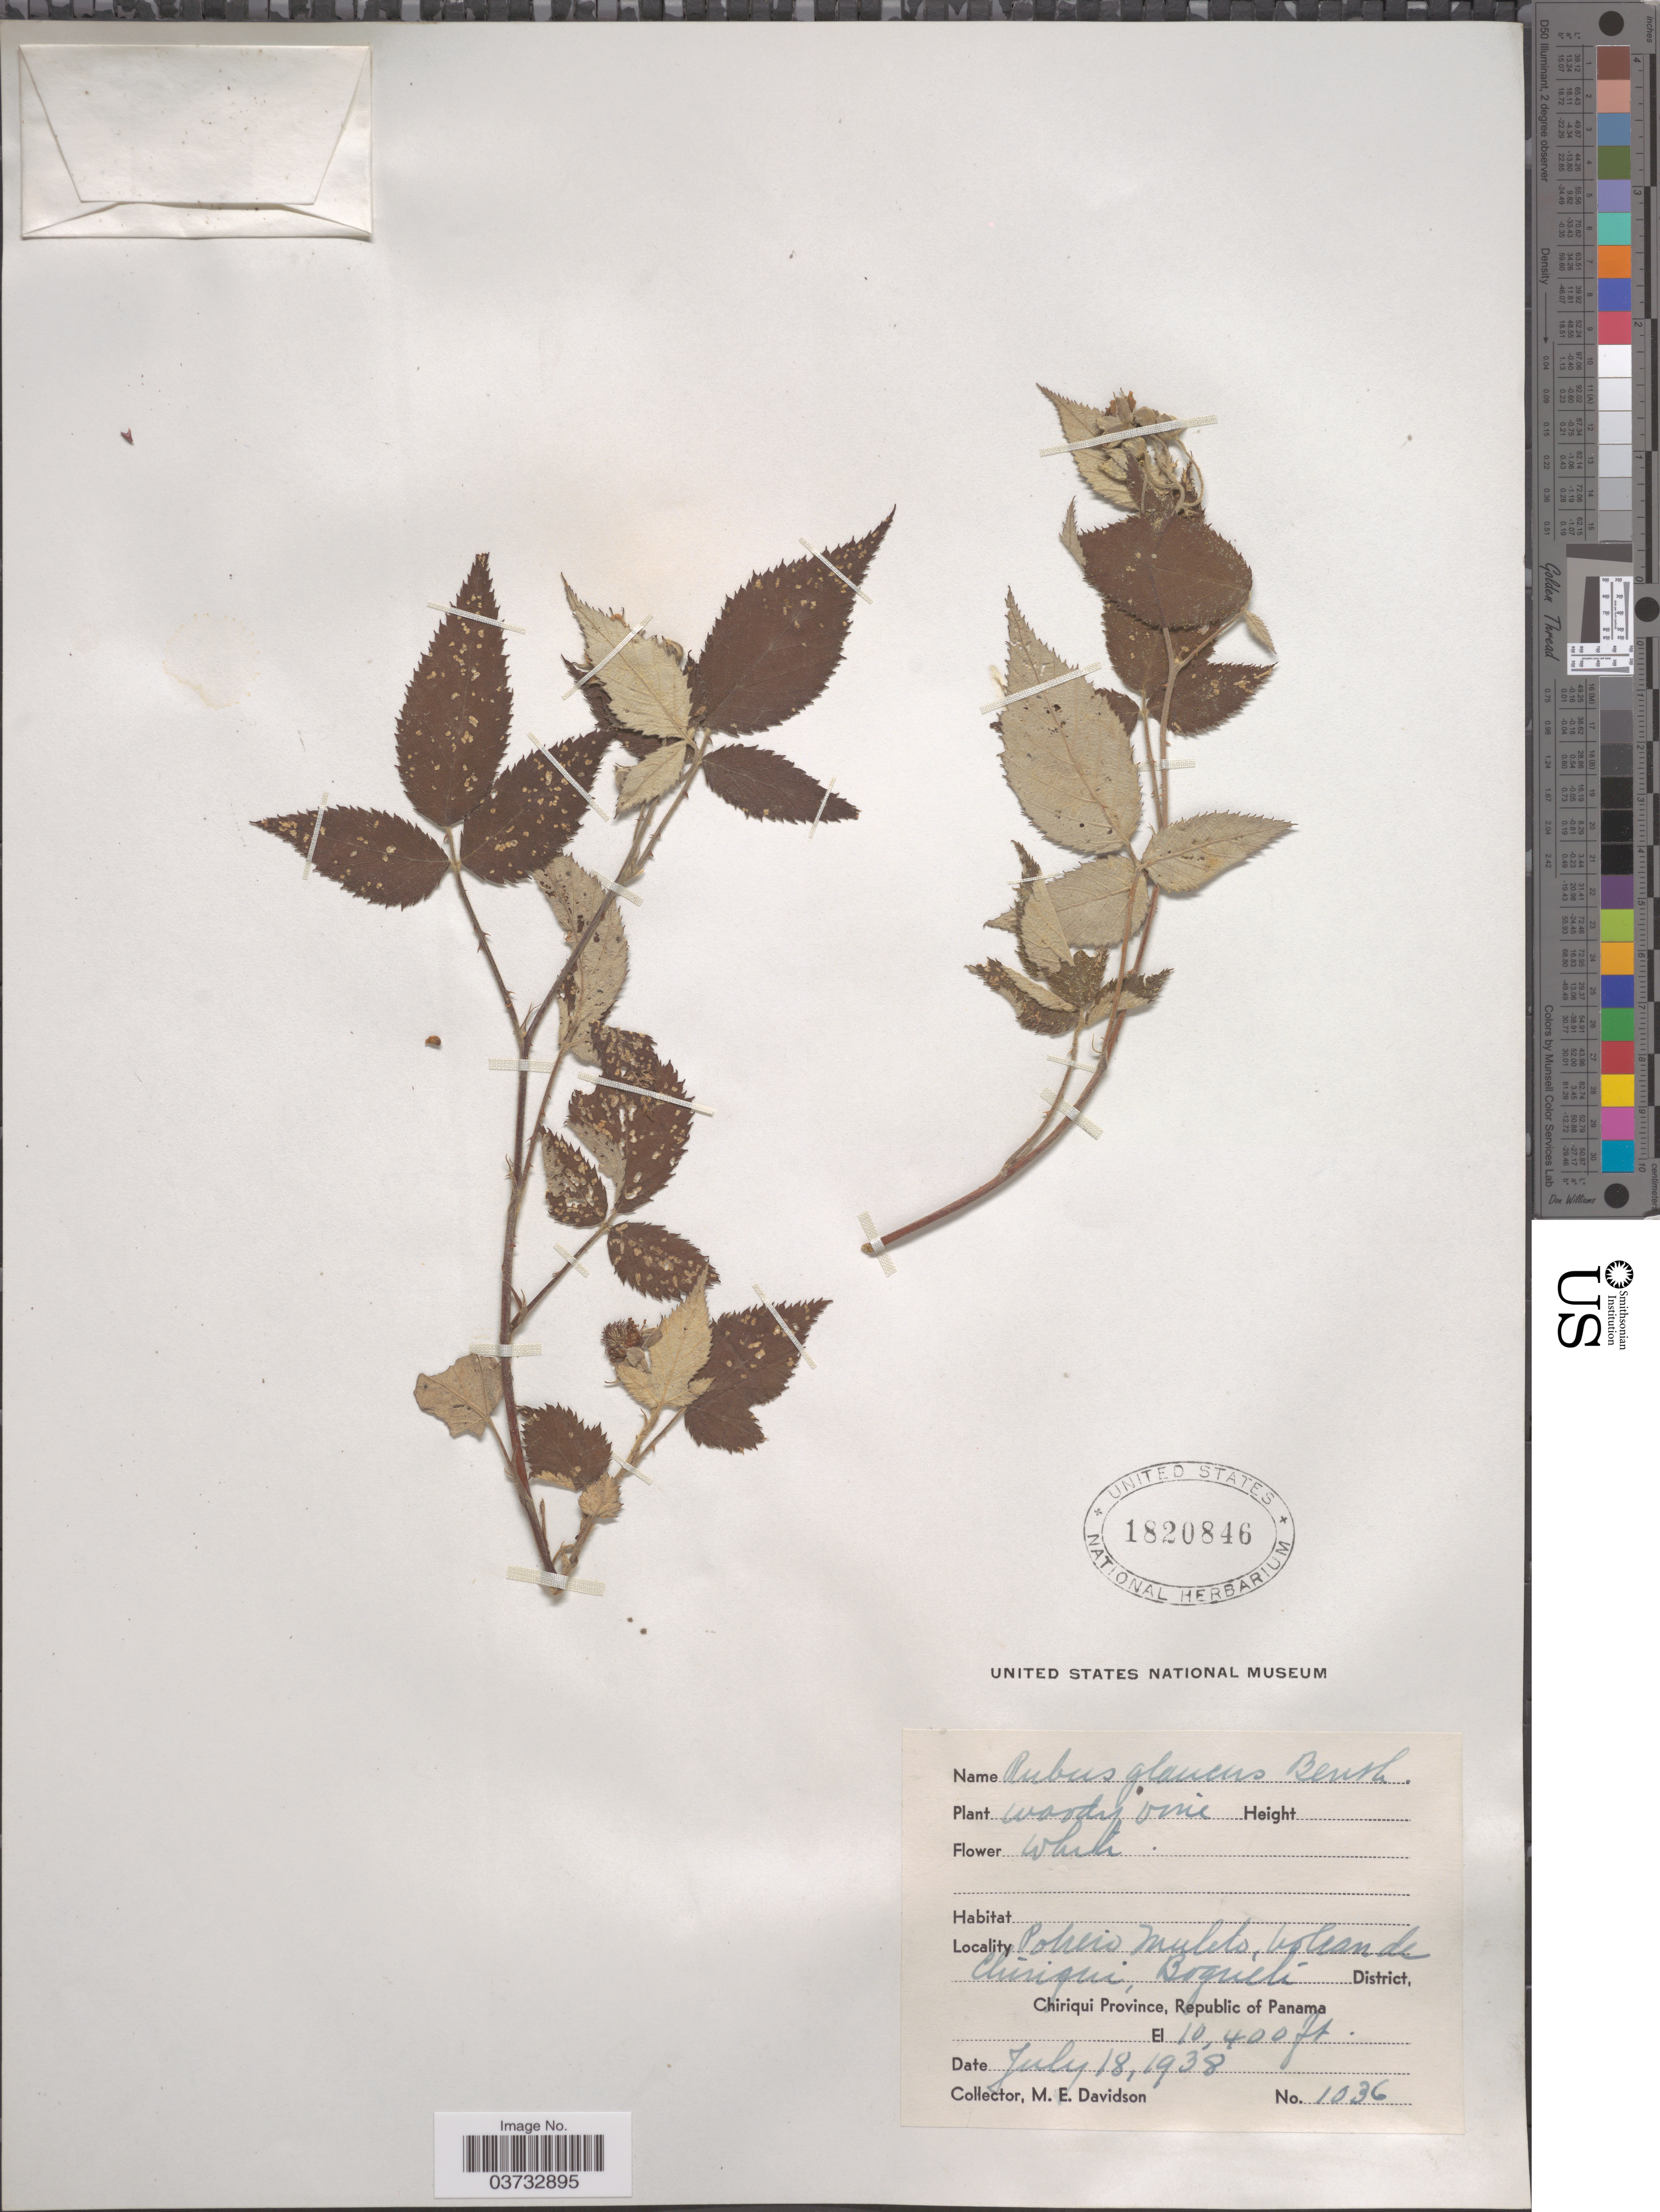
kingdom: Plantae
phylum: Tracheophyta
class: Magnoliopsida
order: Rosales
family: Rosaceae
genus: Rubus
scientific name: Rubus glaucus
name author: Benth.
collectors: M. E. Davidson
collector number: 1036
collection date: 1938-07-18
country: Panama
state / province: Chiriqui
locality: Portrero muleto, volcan de Chiriqui, Boquete District, Republic of Panama.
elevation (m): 3170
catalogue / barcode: US 1820846